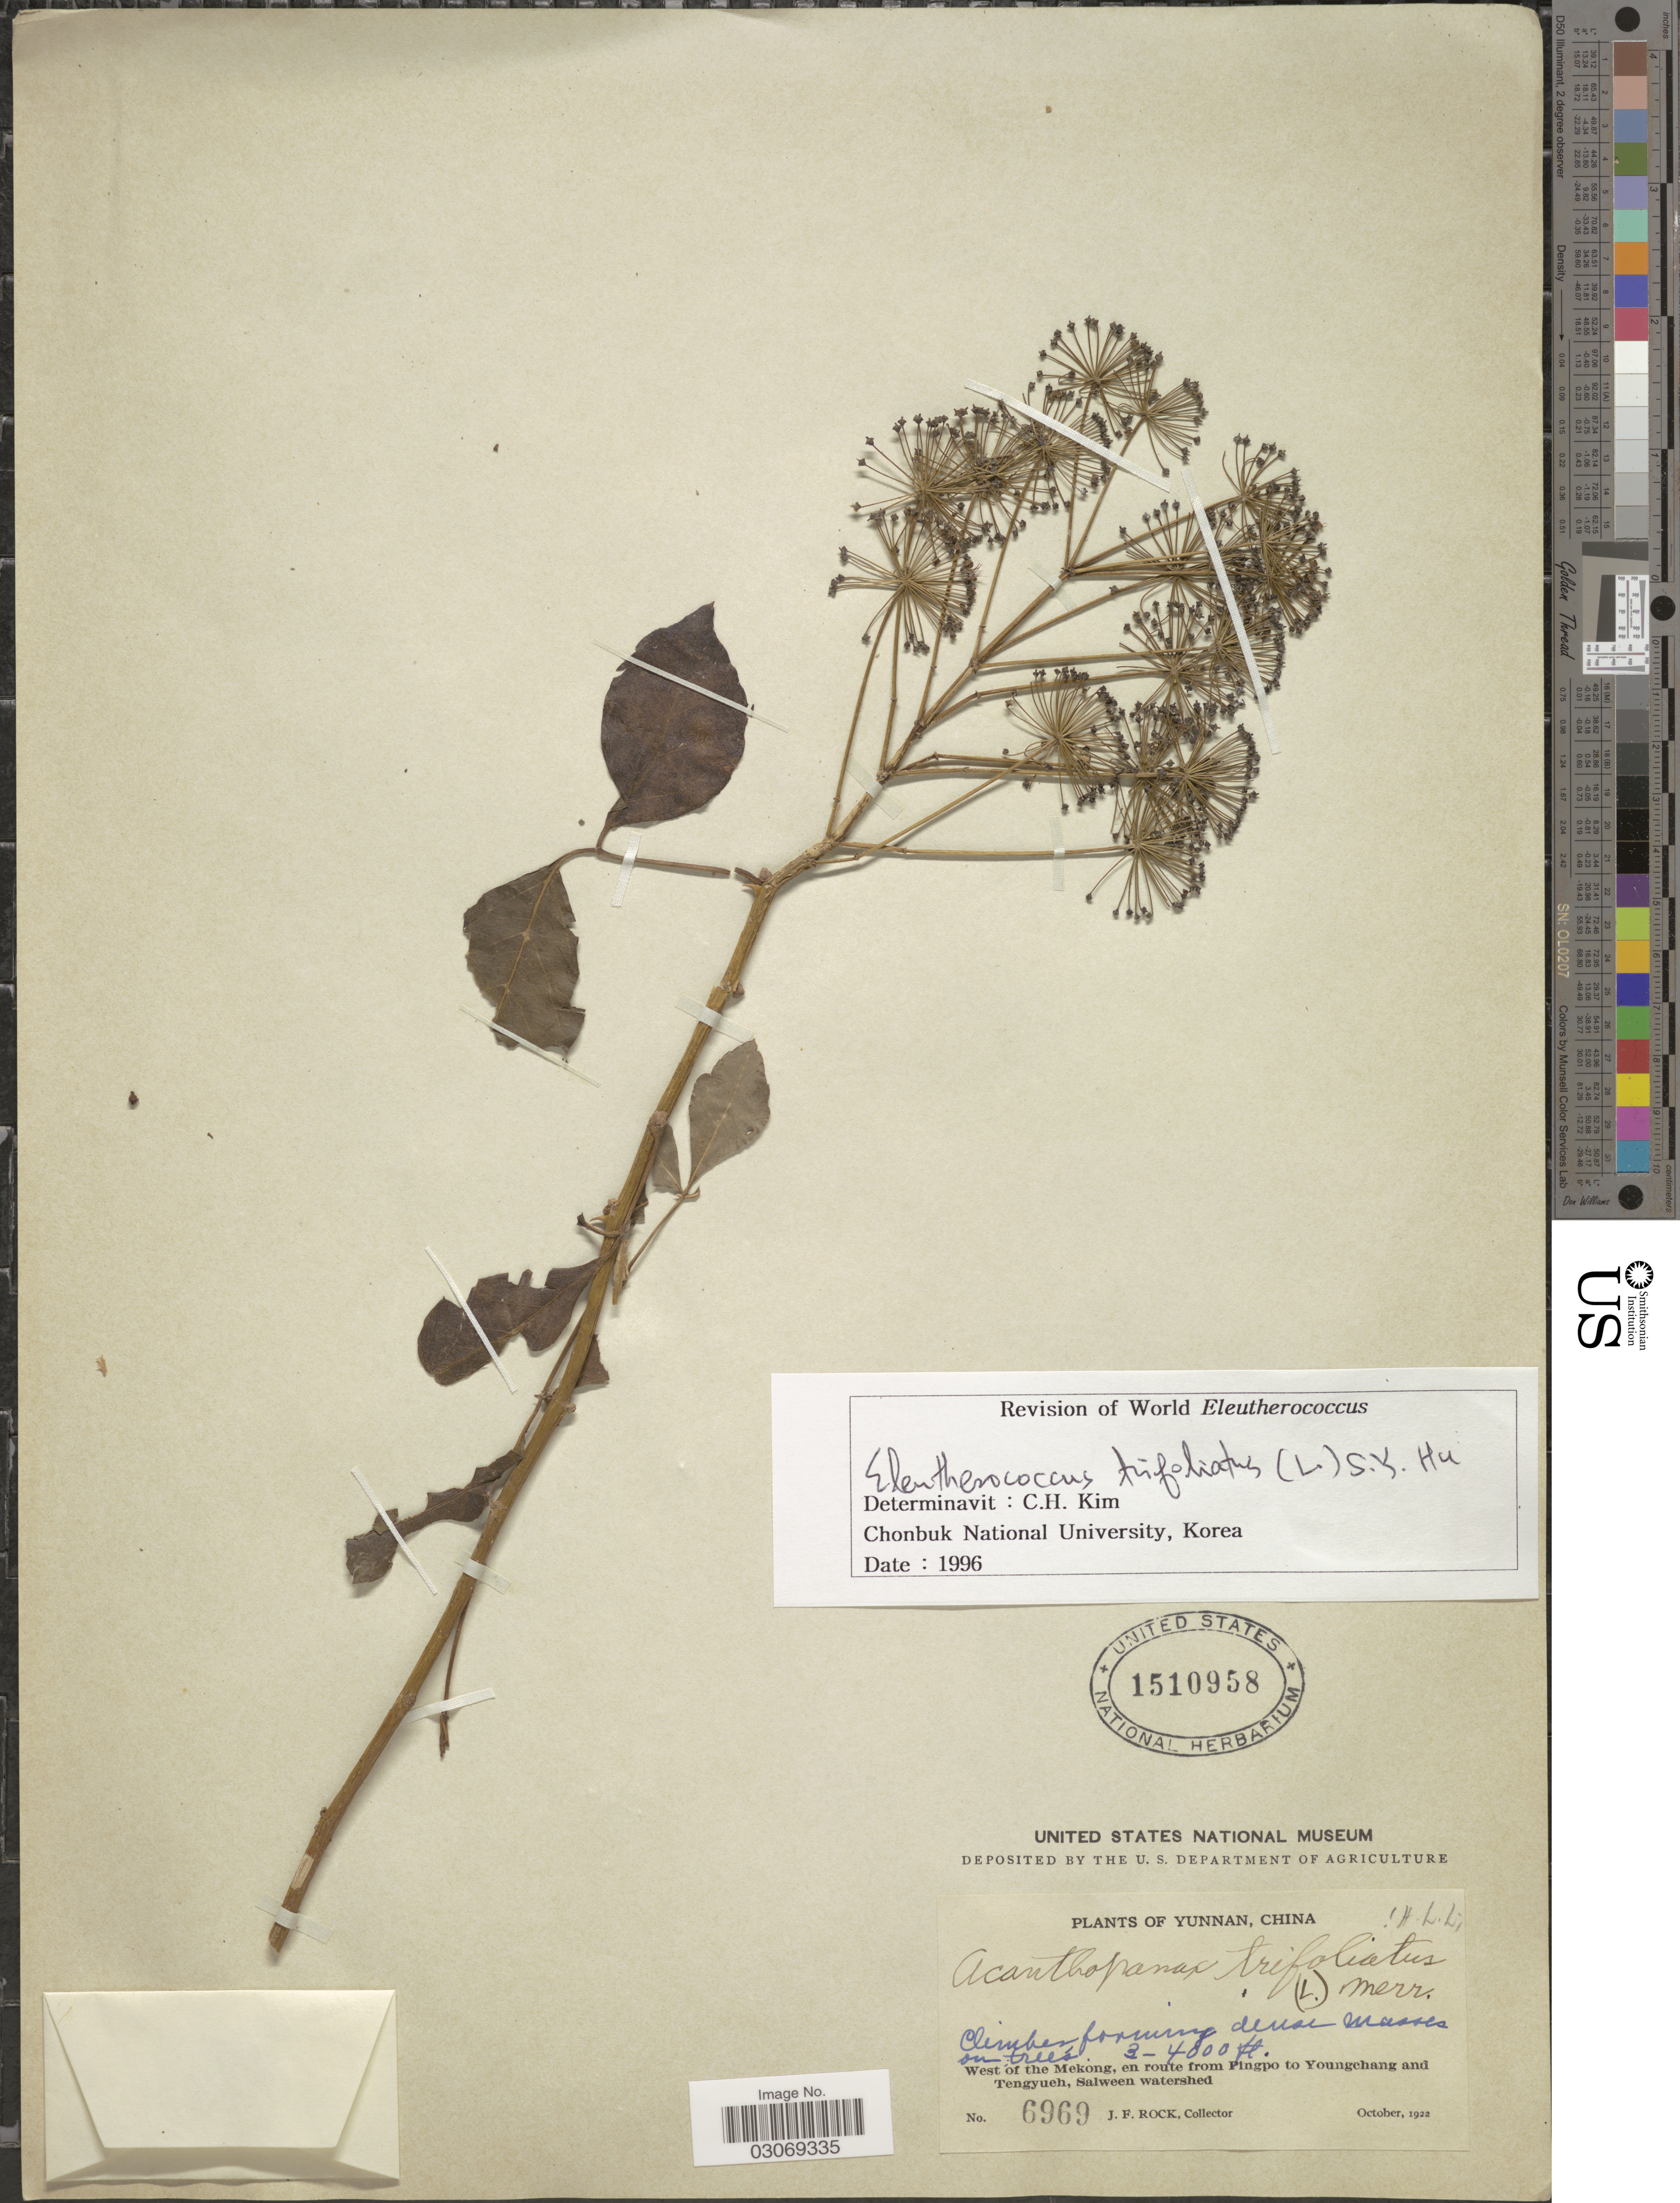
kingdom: Plantae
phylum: Tracheophyta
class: Magnoliopsida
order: Apiales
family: Araliaceae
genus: Eleutherococcus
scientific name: Eleutherococcus trifoliatus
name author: (L.) S.Y. Hu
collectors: J. Rock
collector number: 6969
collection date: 1922-10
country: China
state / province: Yunnan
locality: West of the Mekong, en route from Pingpo to Youngchang and Tengyueh, Salween watershed.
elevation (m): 914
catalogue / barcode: US 1510958